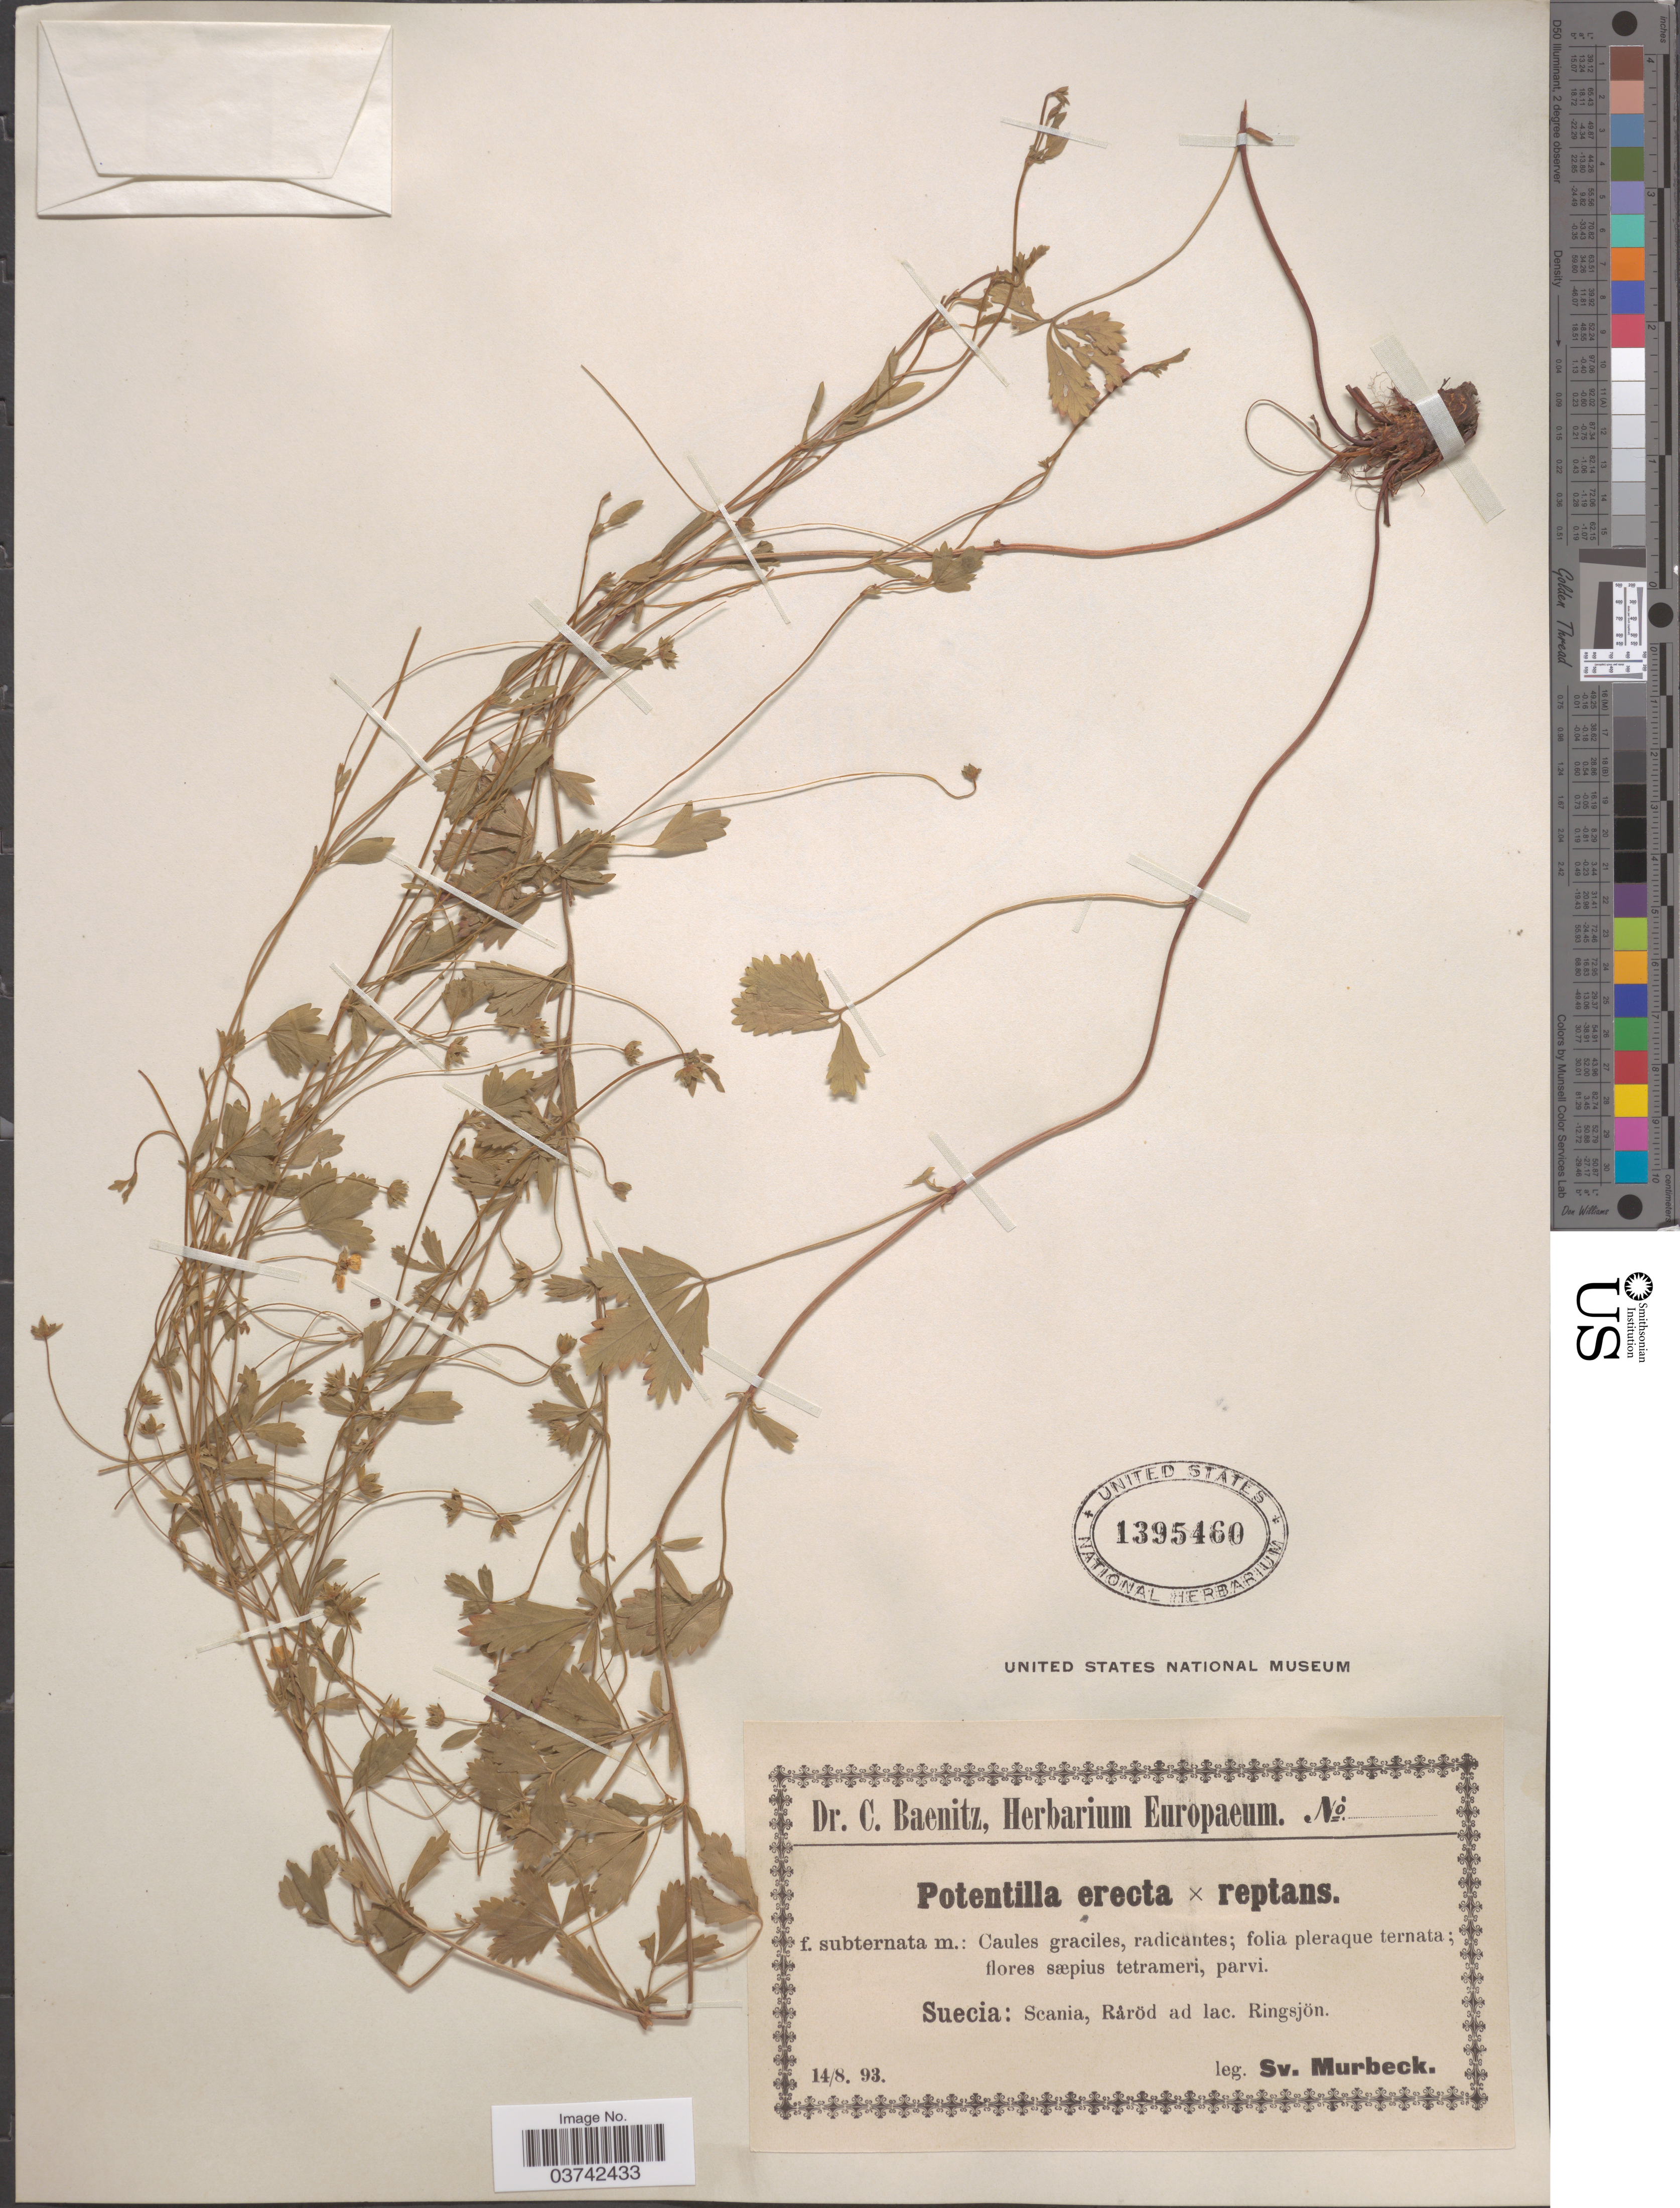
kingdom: Plantae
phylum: Tracheophyta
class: Magnoliopsida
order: Rosales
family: Rosaceae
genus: Potentilla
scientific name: Potentilla erecta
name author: (L.) Raeusch.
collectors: S. S. Murbeck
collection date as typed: Transcribed d/m/y: 14/8/93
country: Sweden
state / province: Skåne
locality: Suecia: Scania, Råröd ad lac. Ringsjön.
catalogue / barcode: US 1395460